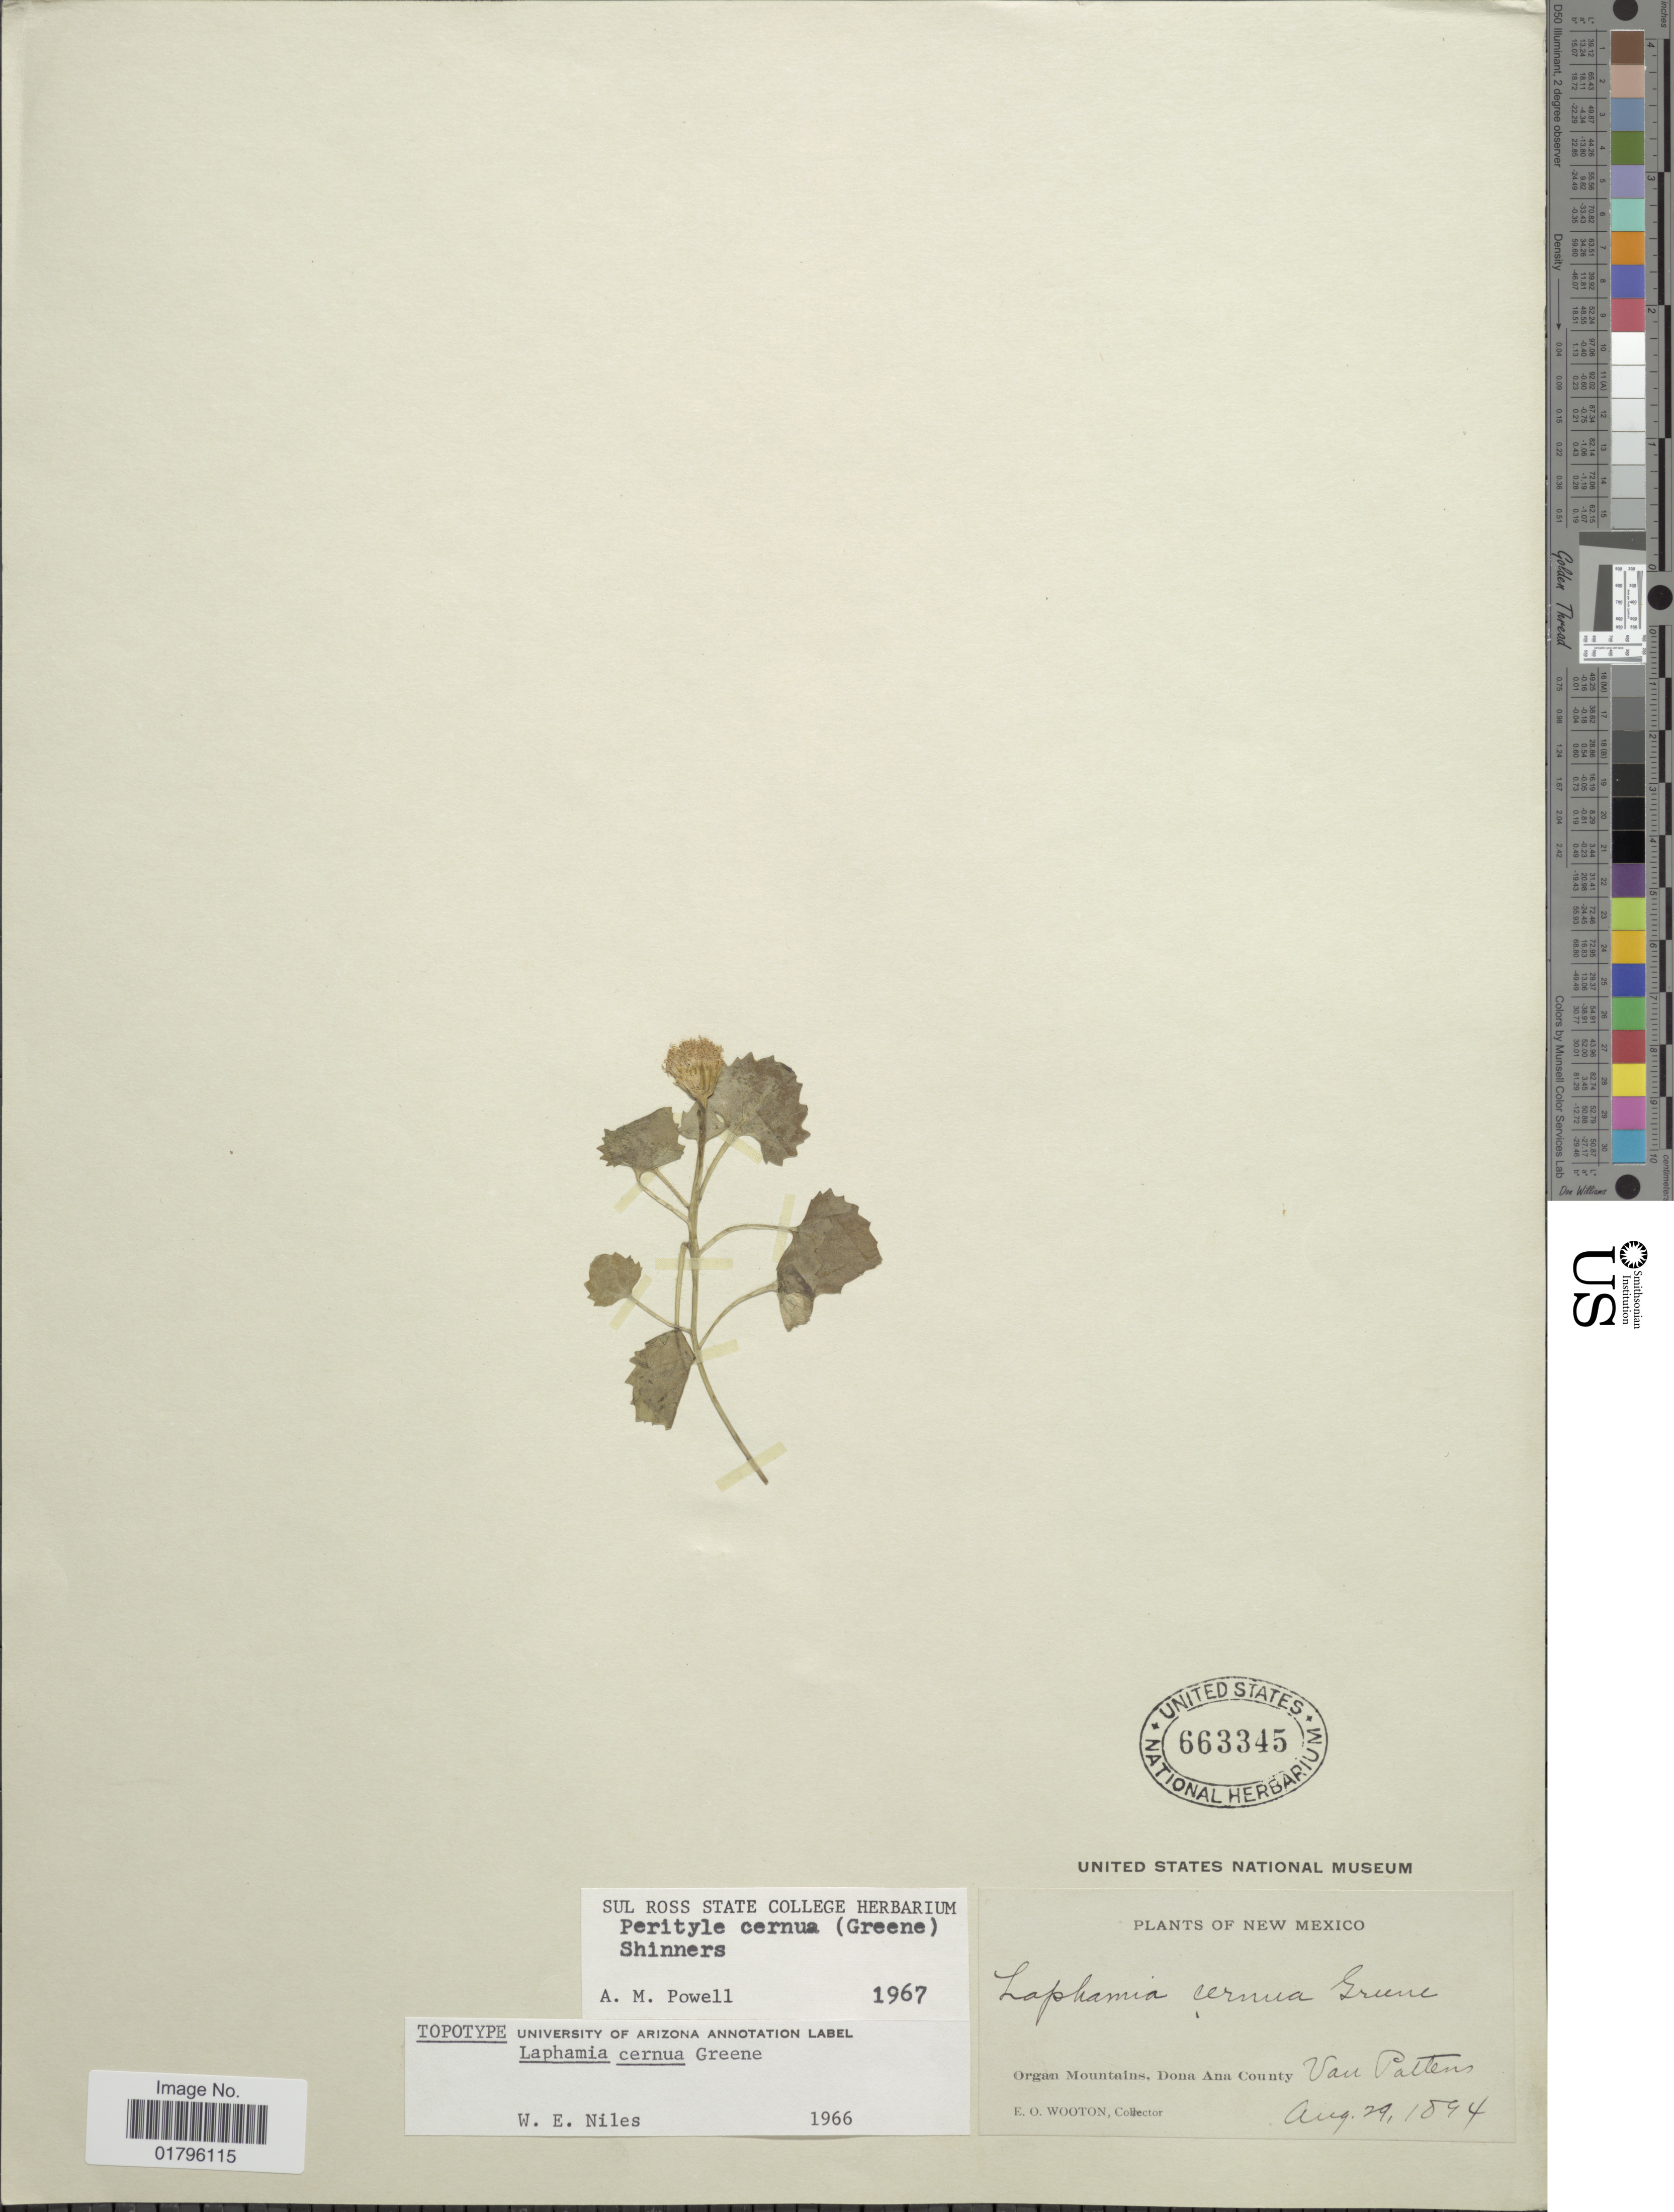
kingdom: Plantae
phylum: Tracheophyta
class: Magnoliopsida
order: Asterales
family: Asteraceae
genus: Perityle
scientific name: Perityle cernua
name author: (Greene) Shinners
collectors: E. O. Wooton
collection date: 1894-08-29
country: United States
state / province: New Mexico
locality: Organ Mountains, Dona Ana County. Van Pattens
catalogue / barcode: US 663345